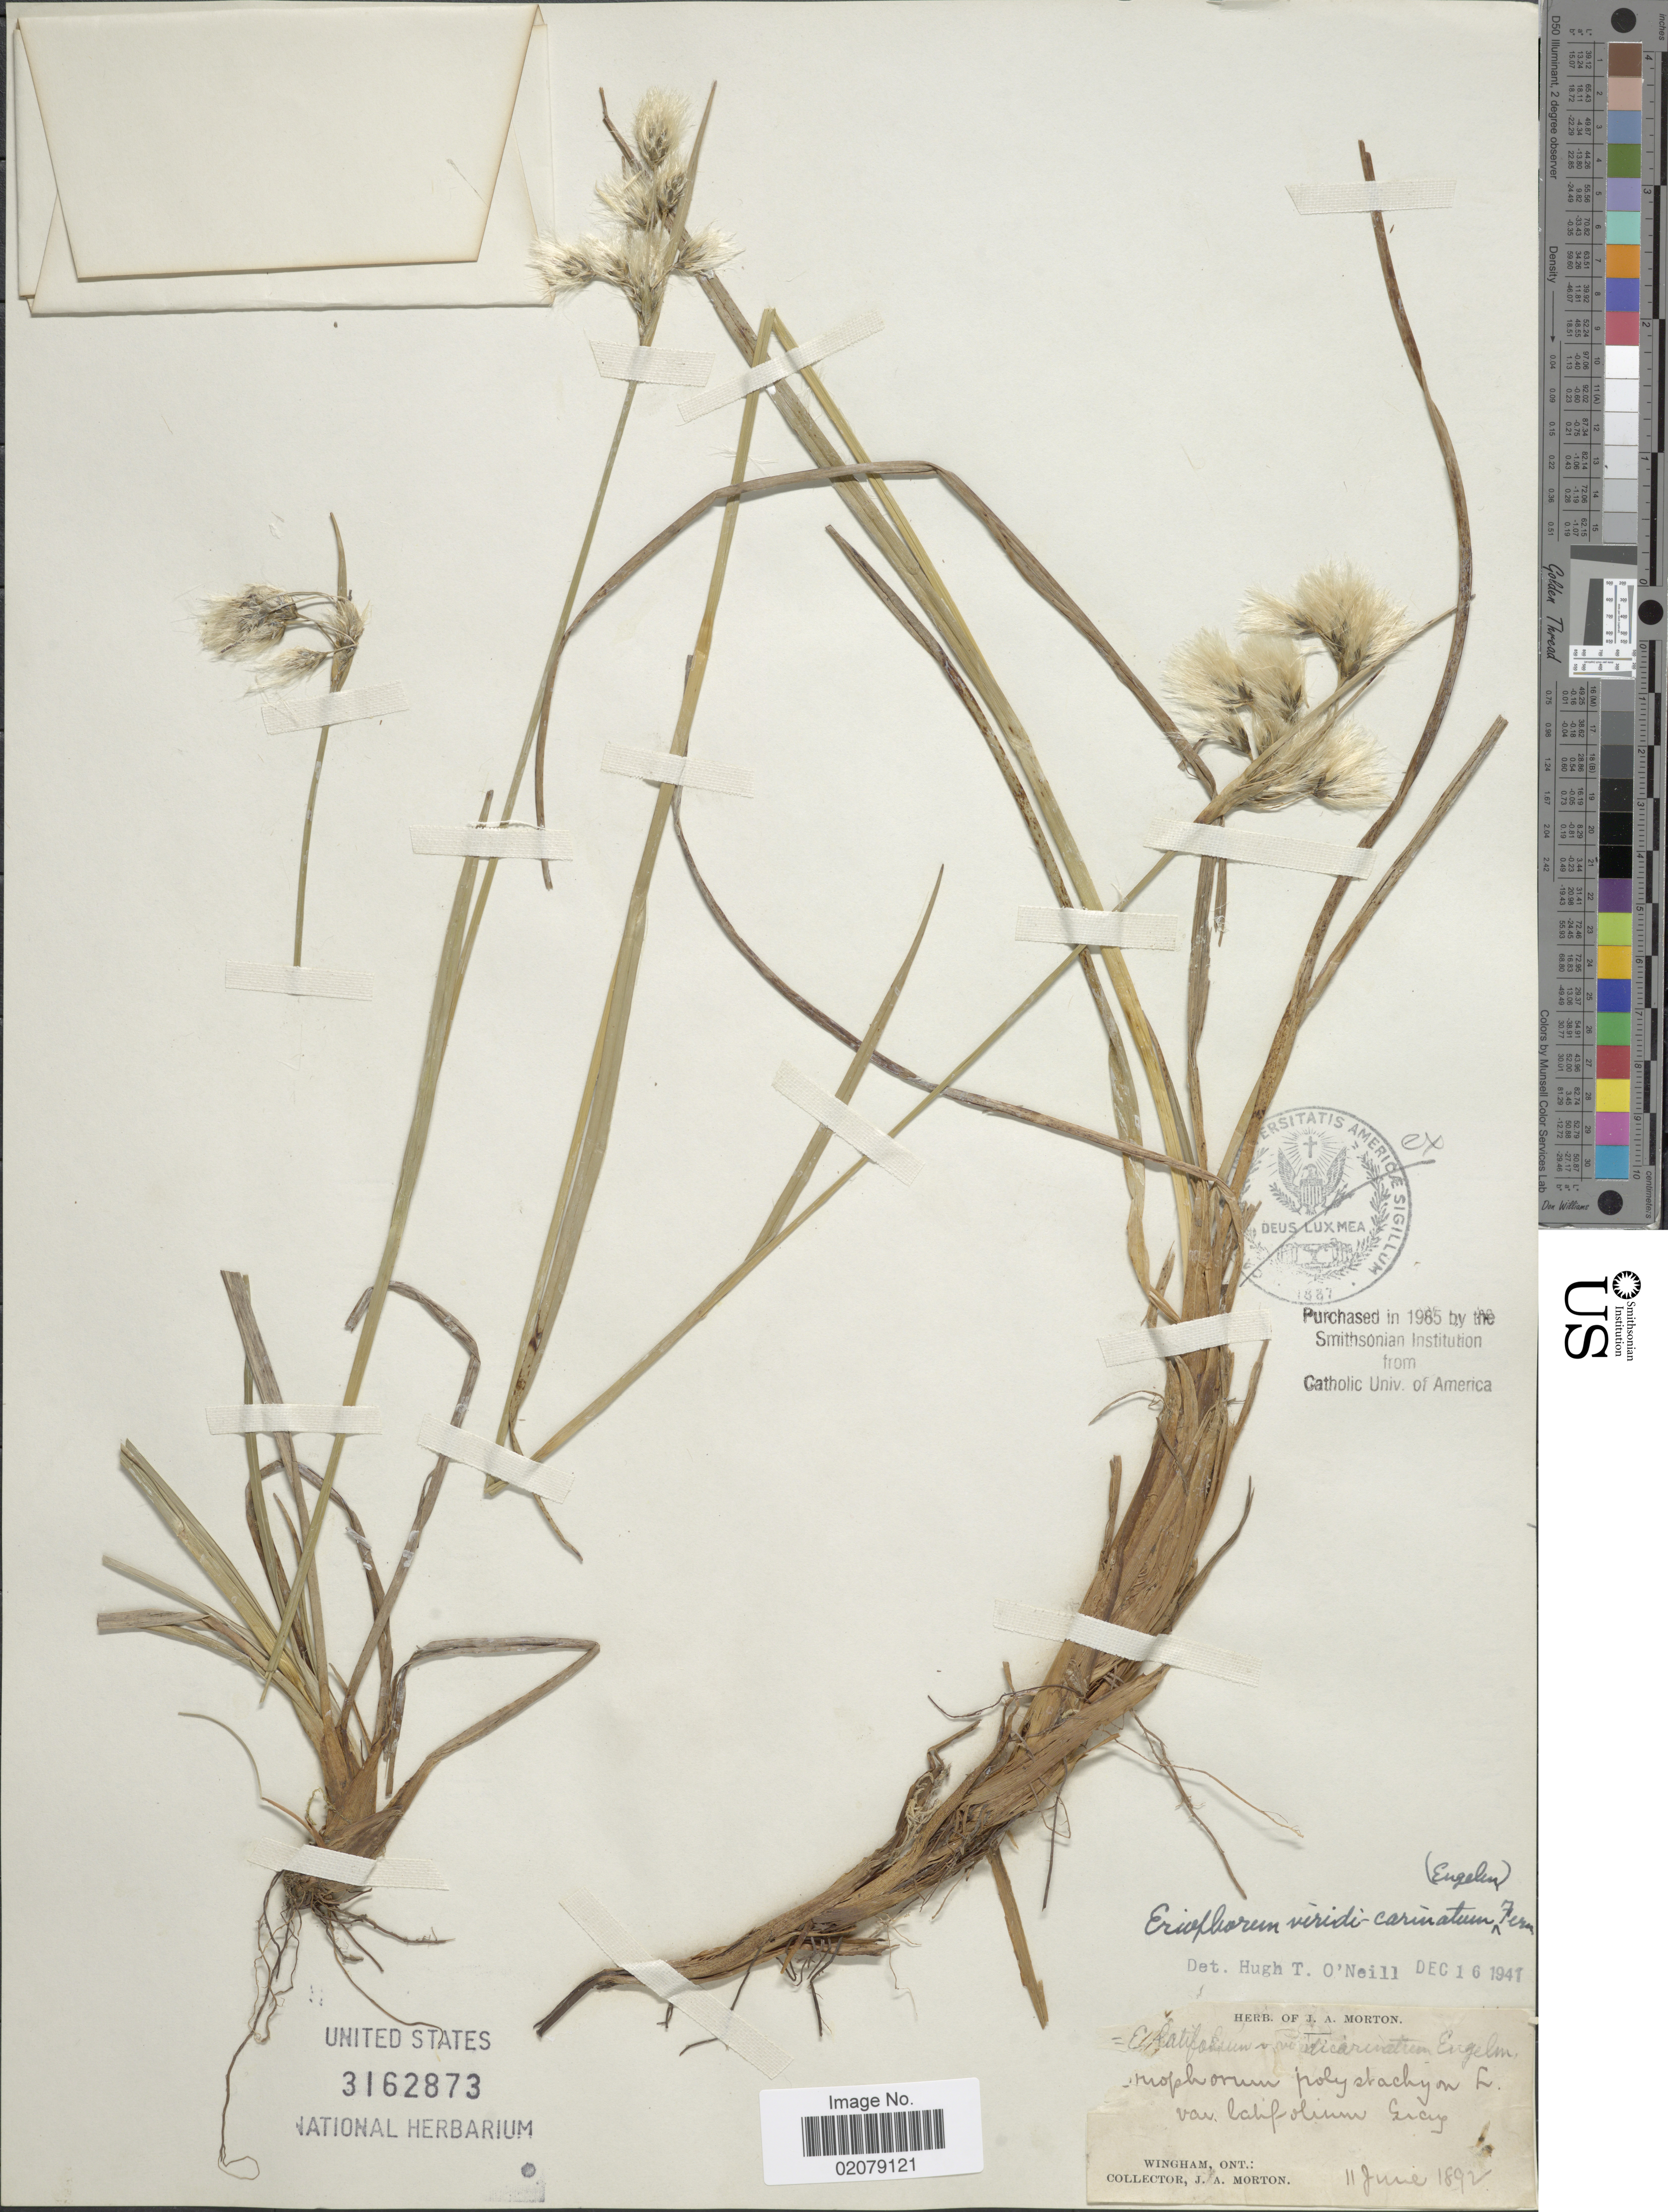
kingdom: Plantae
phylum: Tracheophyta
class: Liliopsida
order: Poales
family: Cyperaceae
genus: Eriophorum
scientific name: Eriophorum viridicarinatum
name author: (Englem.) Fernald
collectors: J. A. Morton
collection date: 1892-06-11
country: Canada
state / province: Ontario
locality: Wingham, Ontario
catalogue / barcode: US 3162873